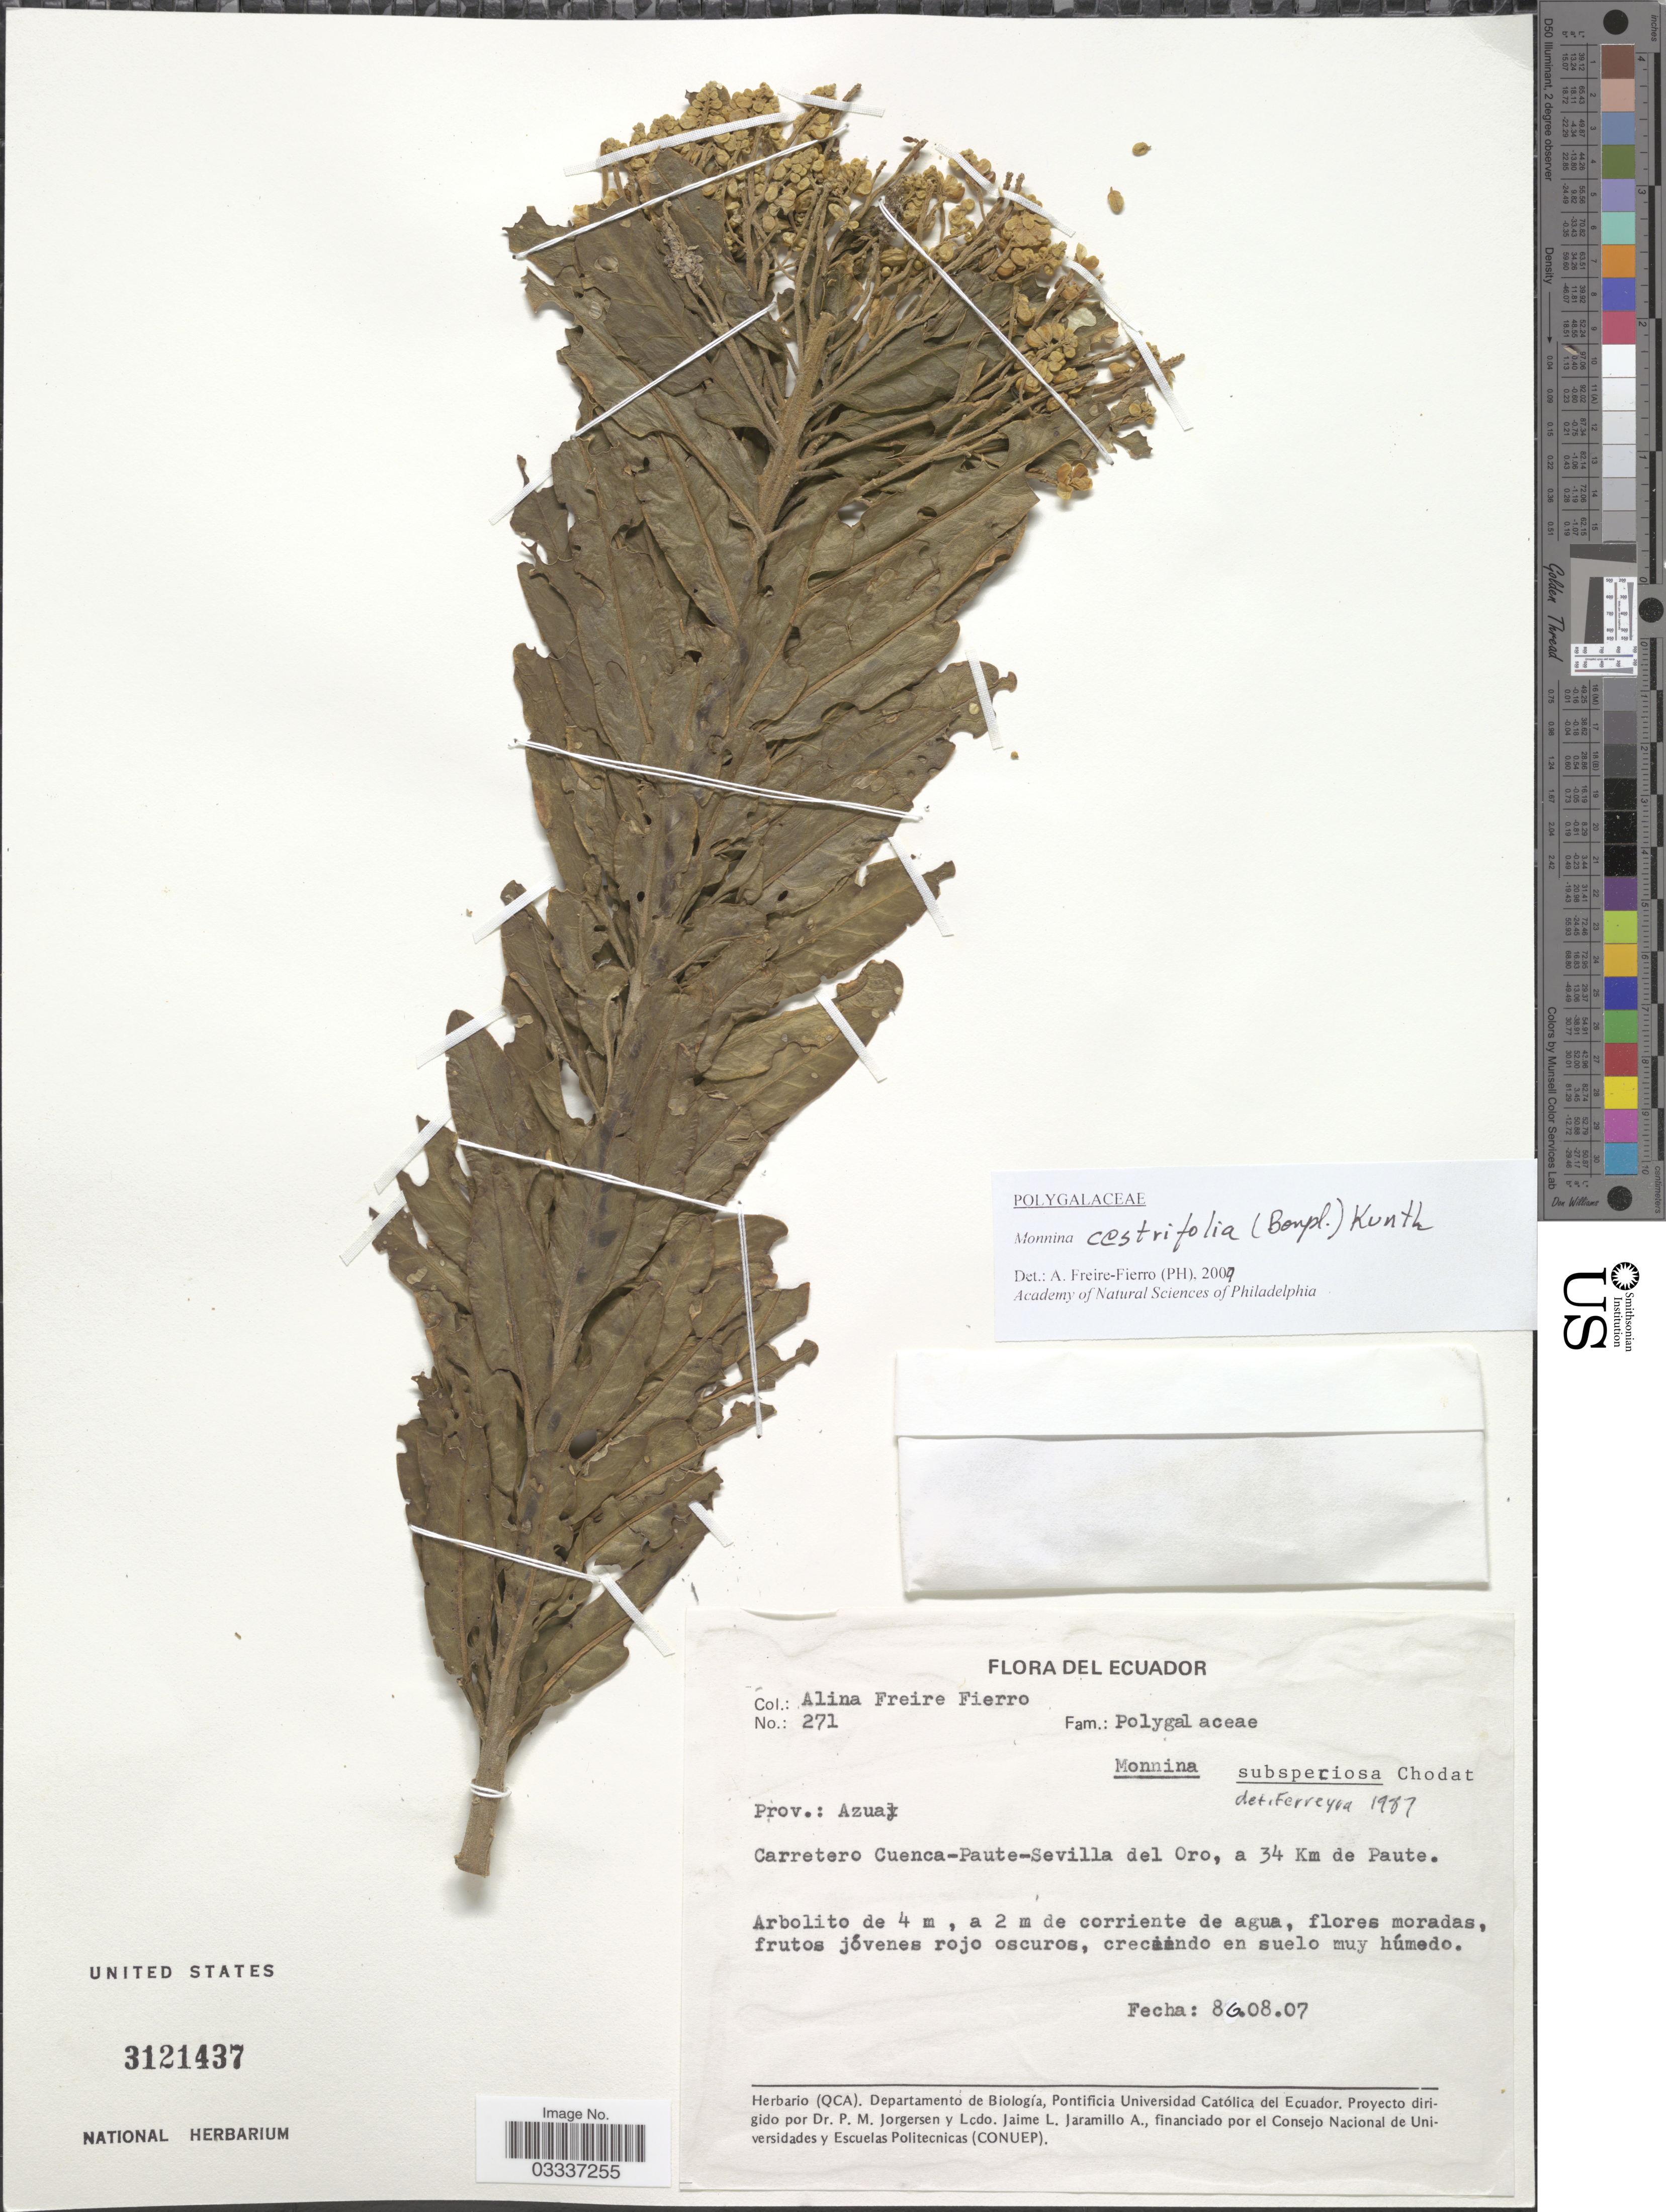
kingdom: Plantae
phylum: Tracheophyta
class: Magnoliopsida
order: Fabales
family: Polygalaceae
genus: Monnina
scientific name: Monnina cestrifolia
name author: (Bonpl.) Kunth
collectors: A. Freire-Fierro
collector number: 271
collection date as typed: Transcribed d/m/y: 7/8/86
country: Ecuador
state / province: Azuay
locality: Carretero Cuenca-Paute-Sevilla del Oro, a 34 Km de Paute.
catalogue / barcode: US 3121437